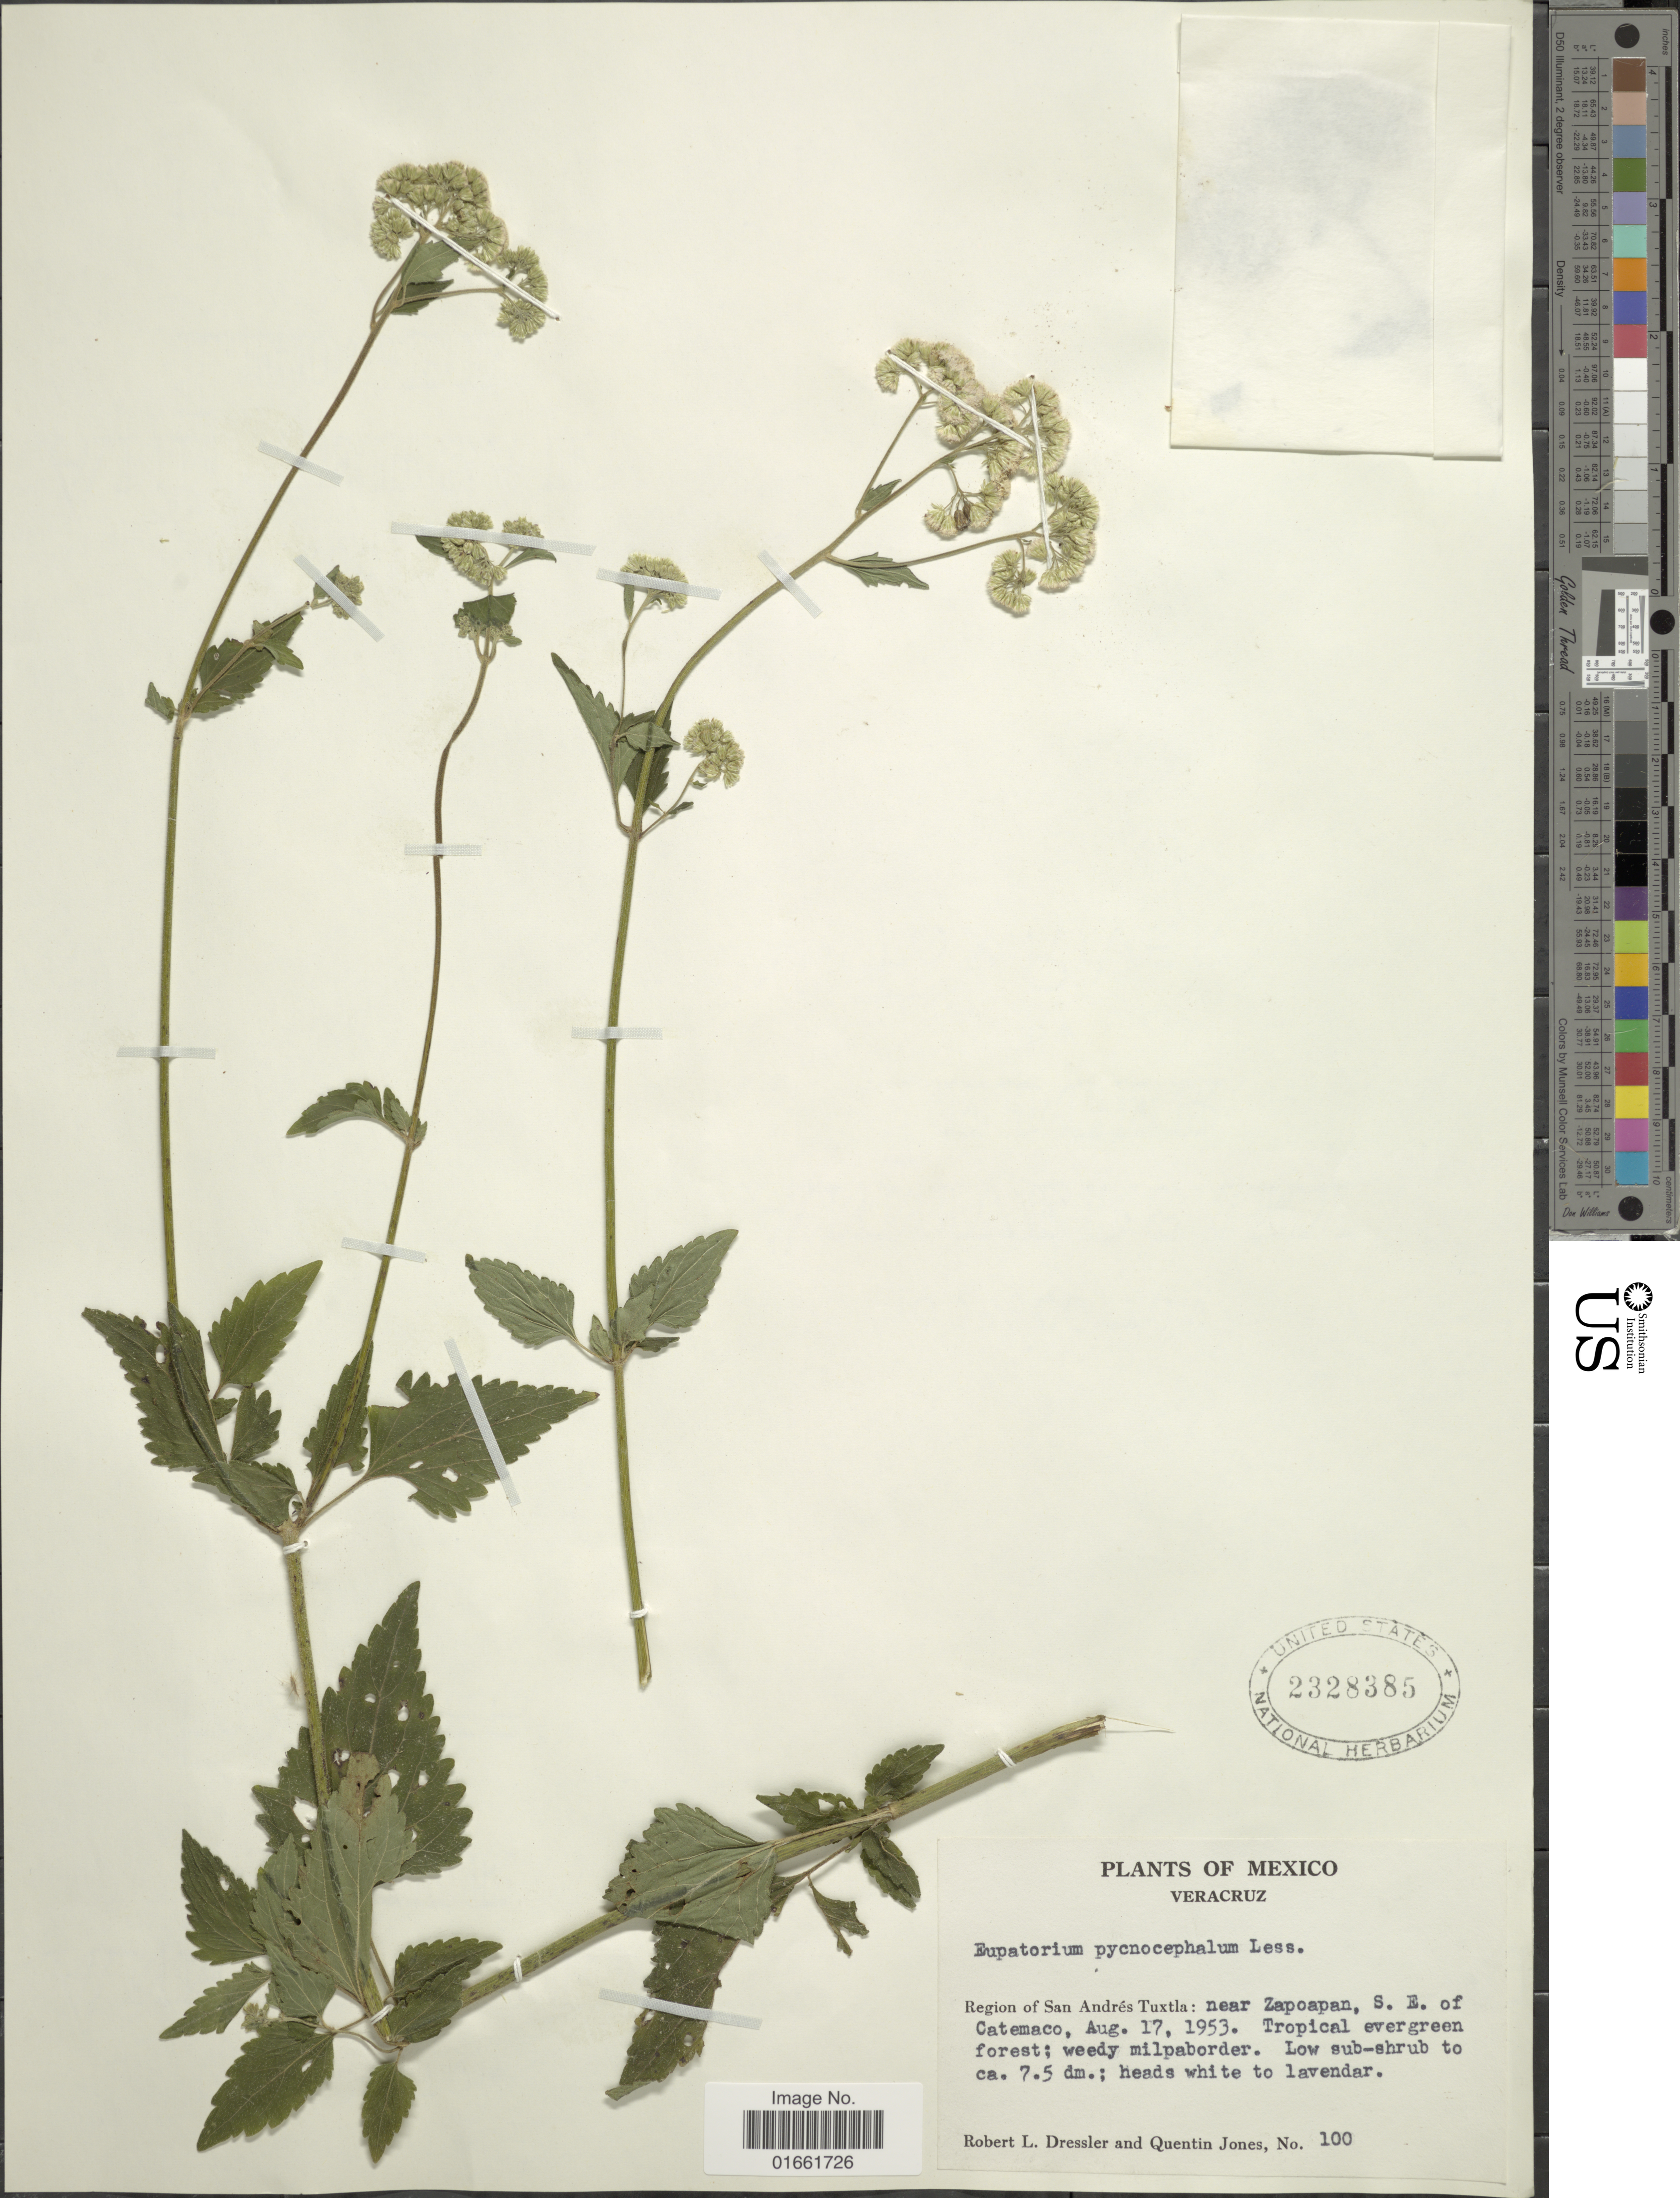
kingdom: Plantae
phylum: Tracheophyta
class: Magnoliopsida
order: Asterales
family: Asteraceae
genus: Fleischmannia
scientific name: Fleischmannia pratensis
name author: (Klatt) R.M. King & H. Rob.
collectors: R. Dressler & Q. Jones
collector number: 100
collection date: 1953-08-17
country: Mexico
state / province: Veracruz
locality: Veracruz, Regiom of San Andres Tuxtla: near Zapoanpan, S. E. of Catemaco.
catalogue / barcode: US 2328385